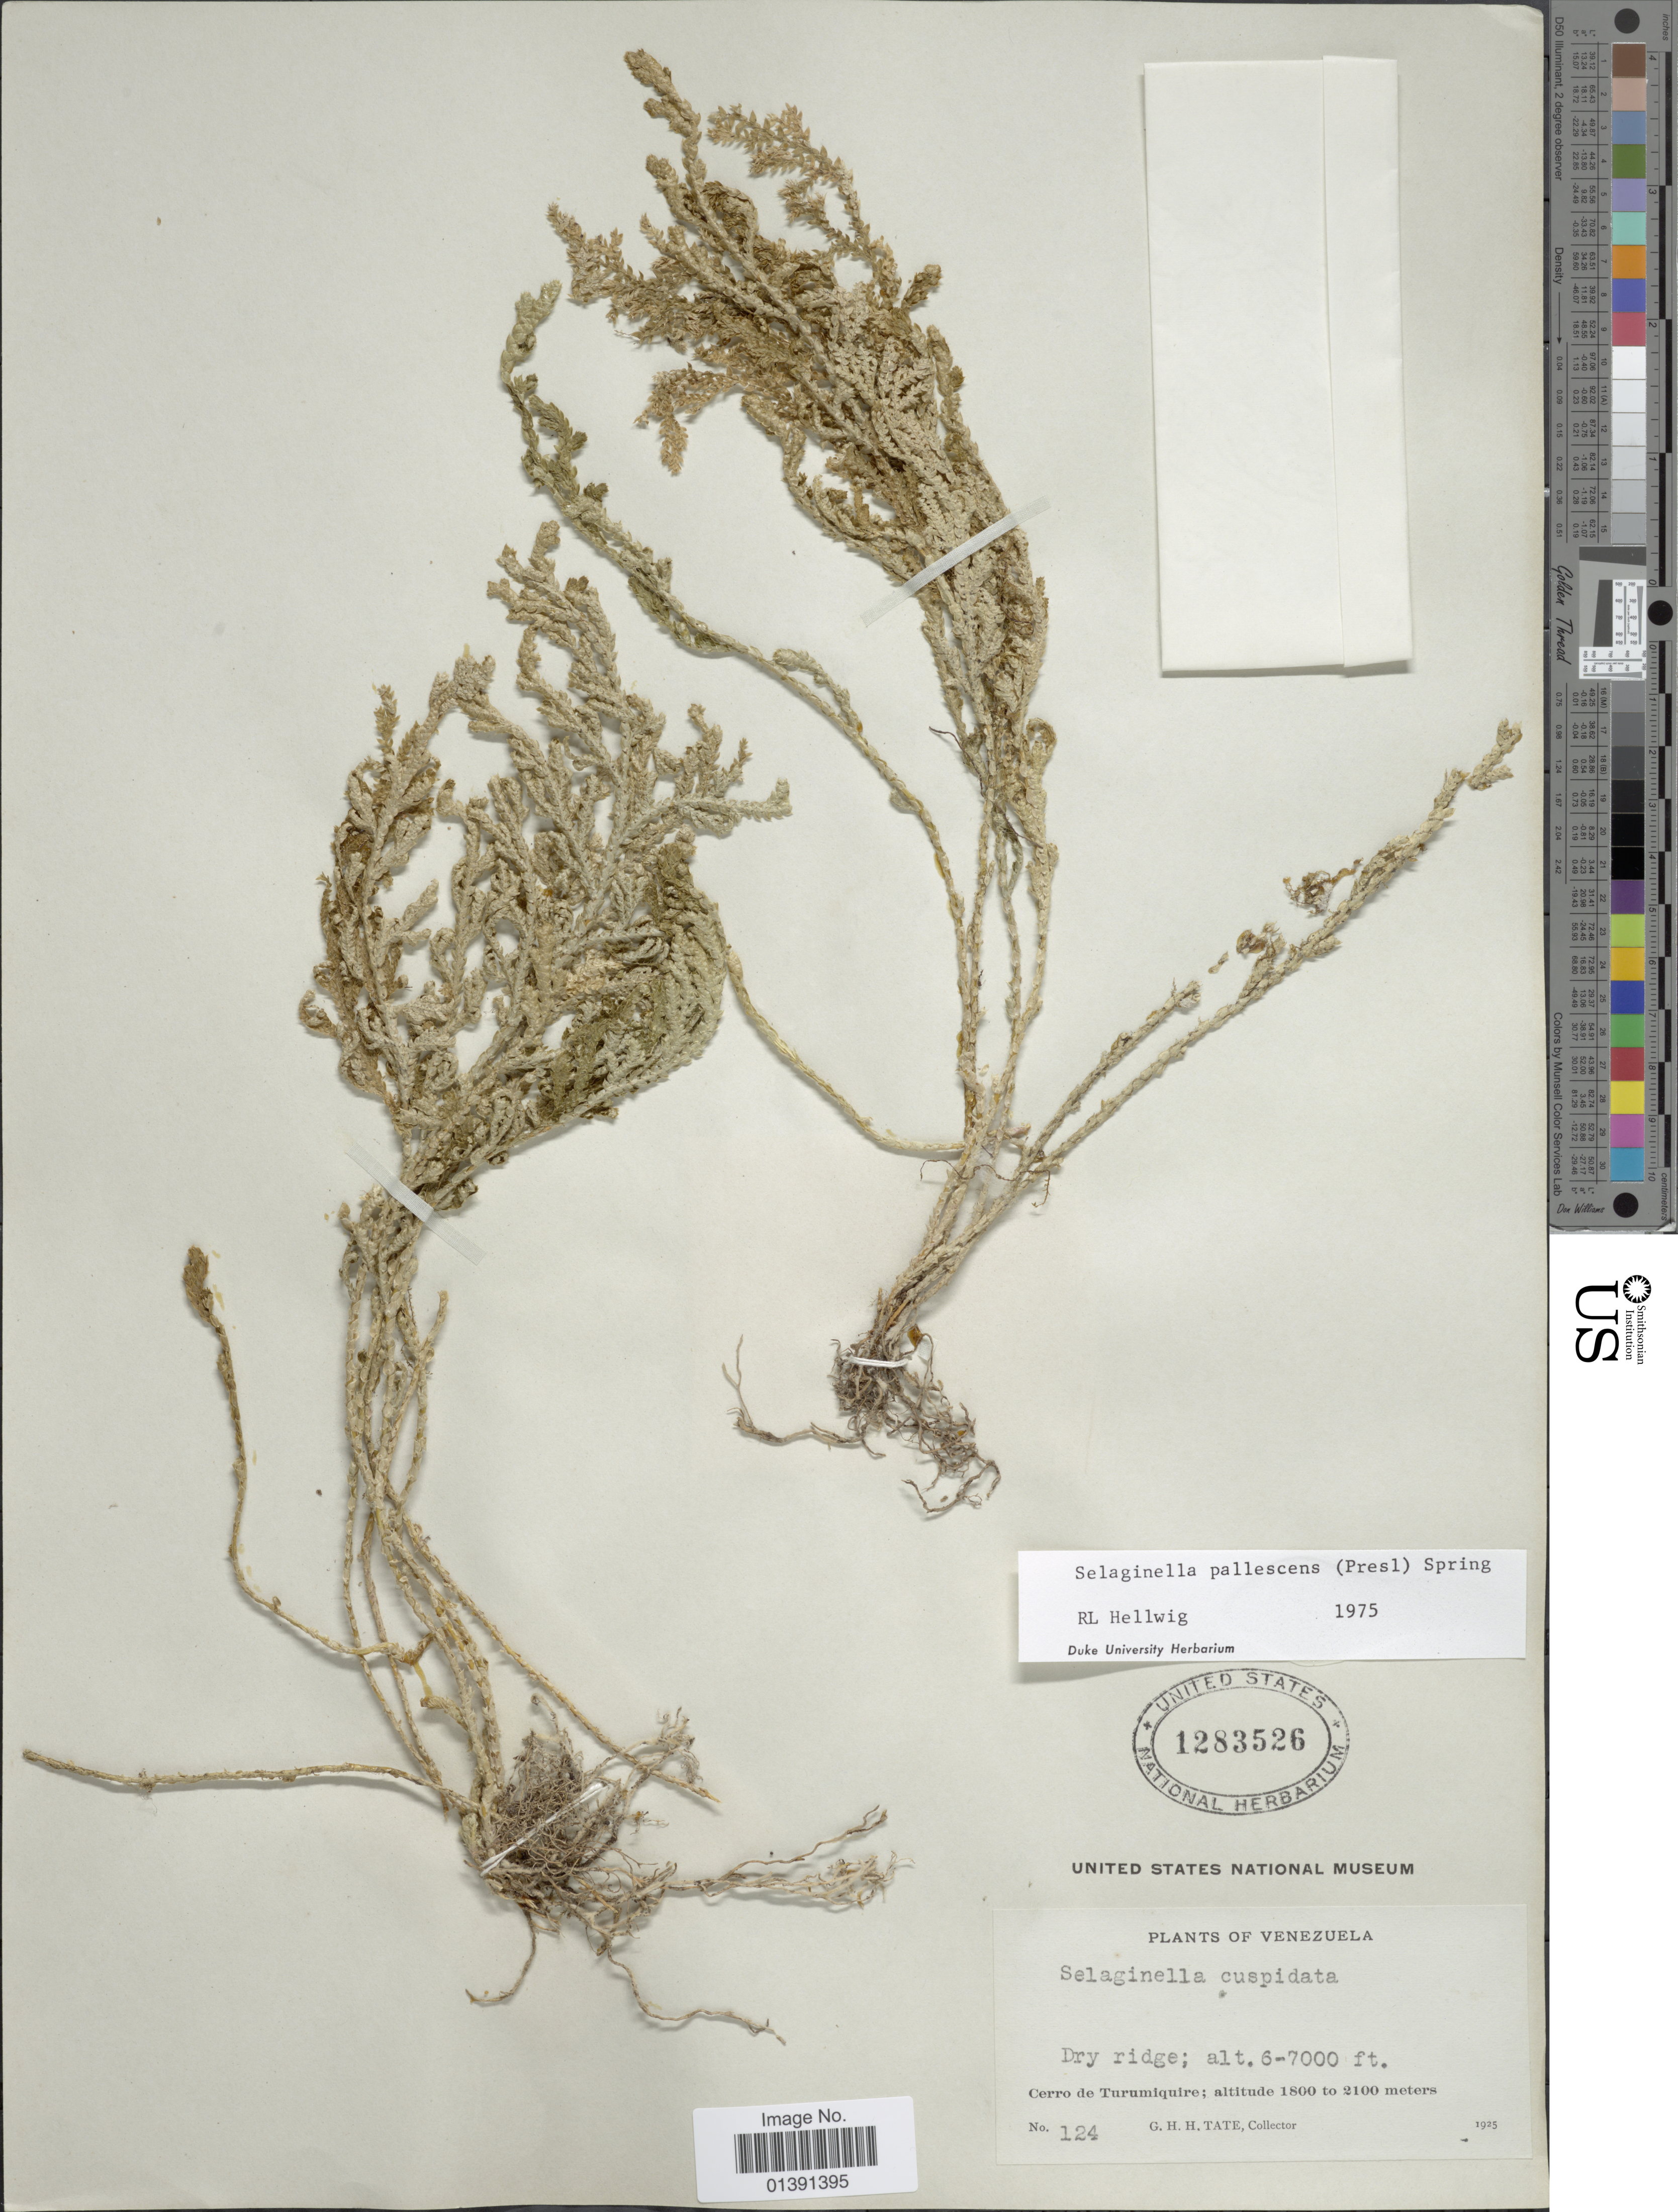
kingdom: Plantae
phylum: Tracheophyta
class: Lycopodiopsida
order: Selaginellales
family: Selaginellaceae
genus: Selaginella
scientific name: Selaginella pallescens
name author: (C. Presl) Spring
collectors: G. Tate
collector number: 124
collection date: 1925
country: Venezuela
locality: Cerro de Turumiquire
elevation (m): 1829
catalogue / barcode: US 1283526